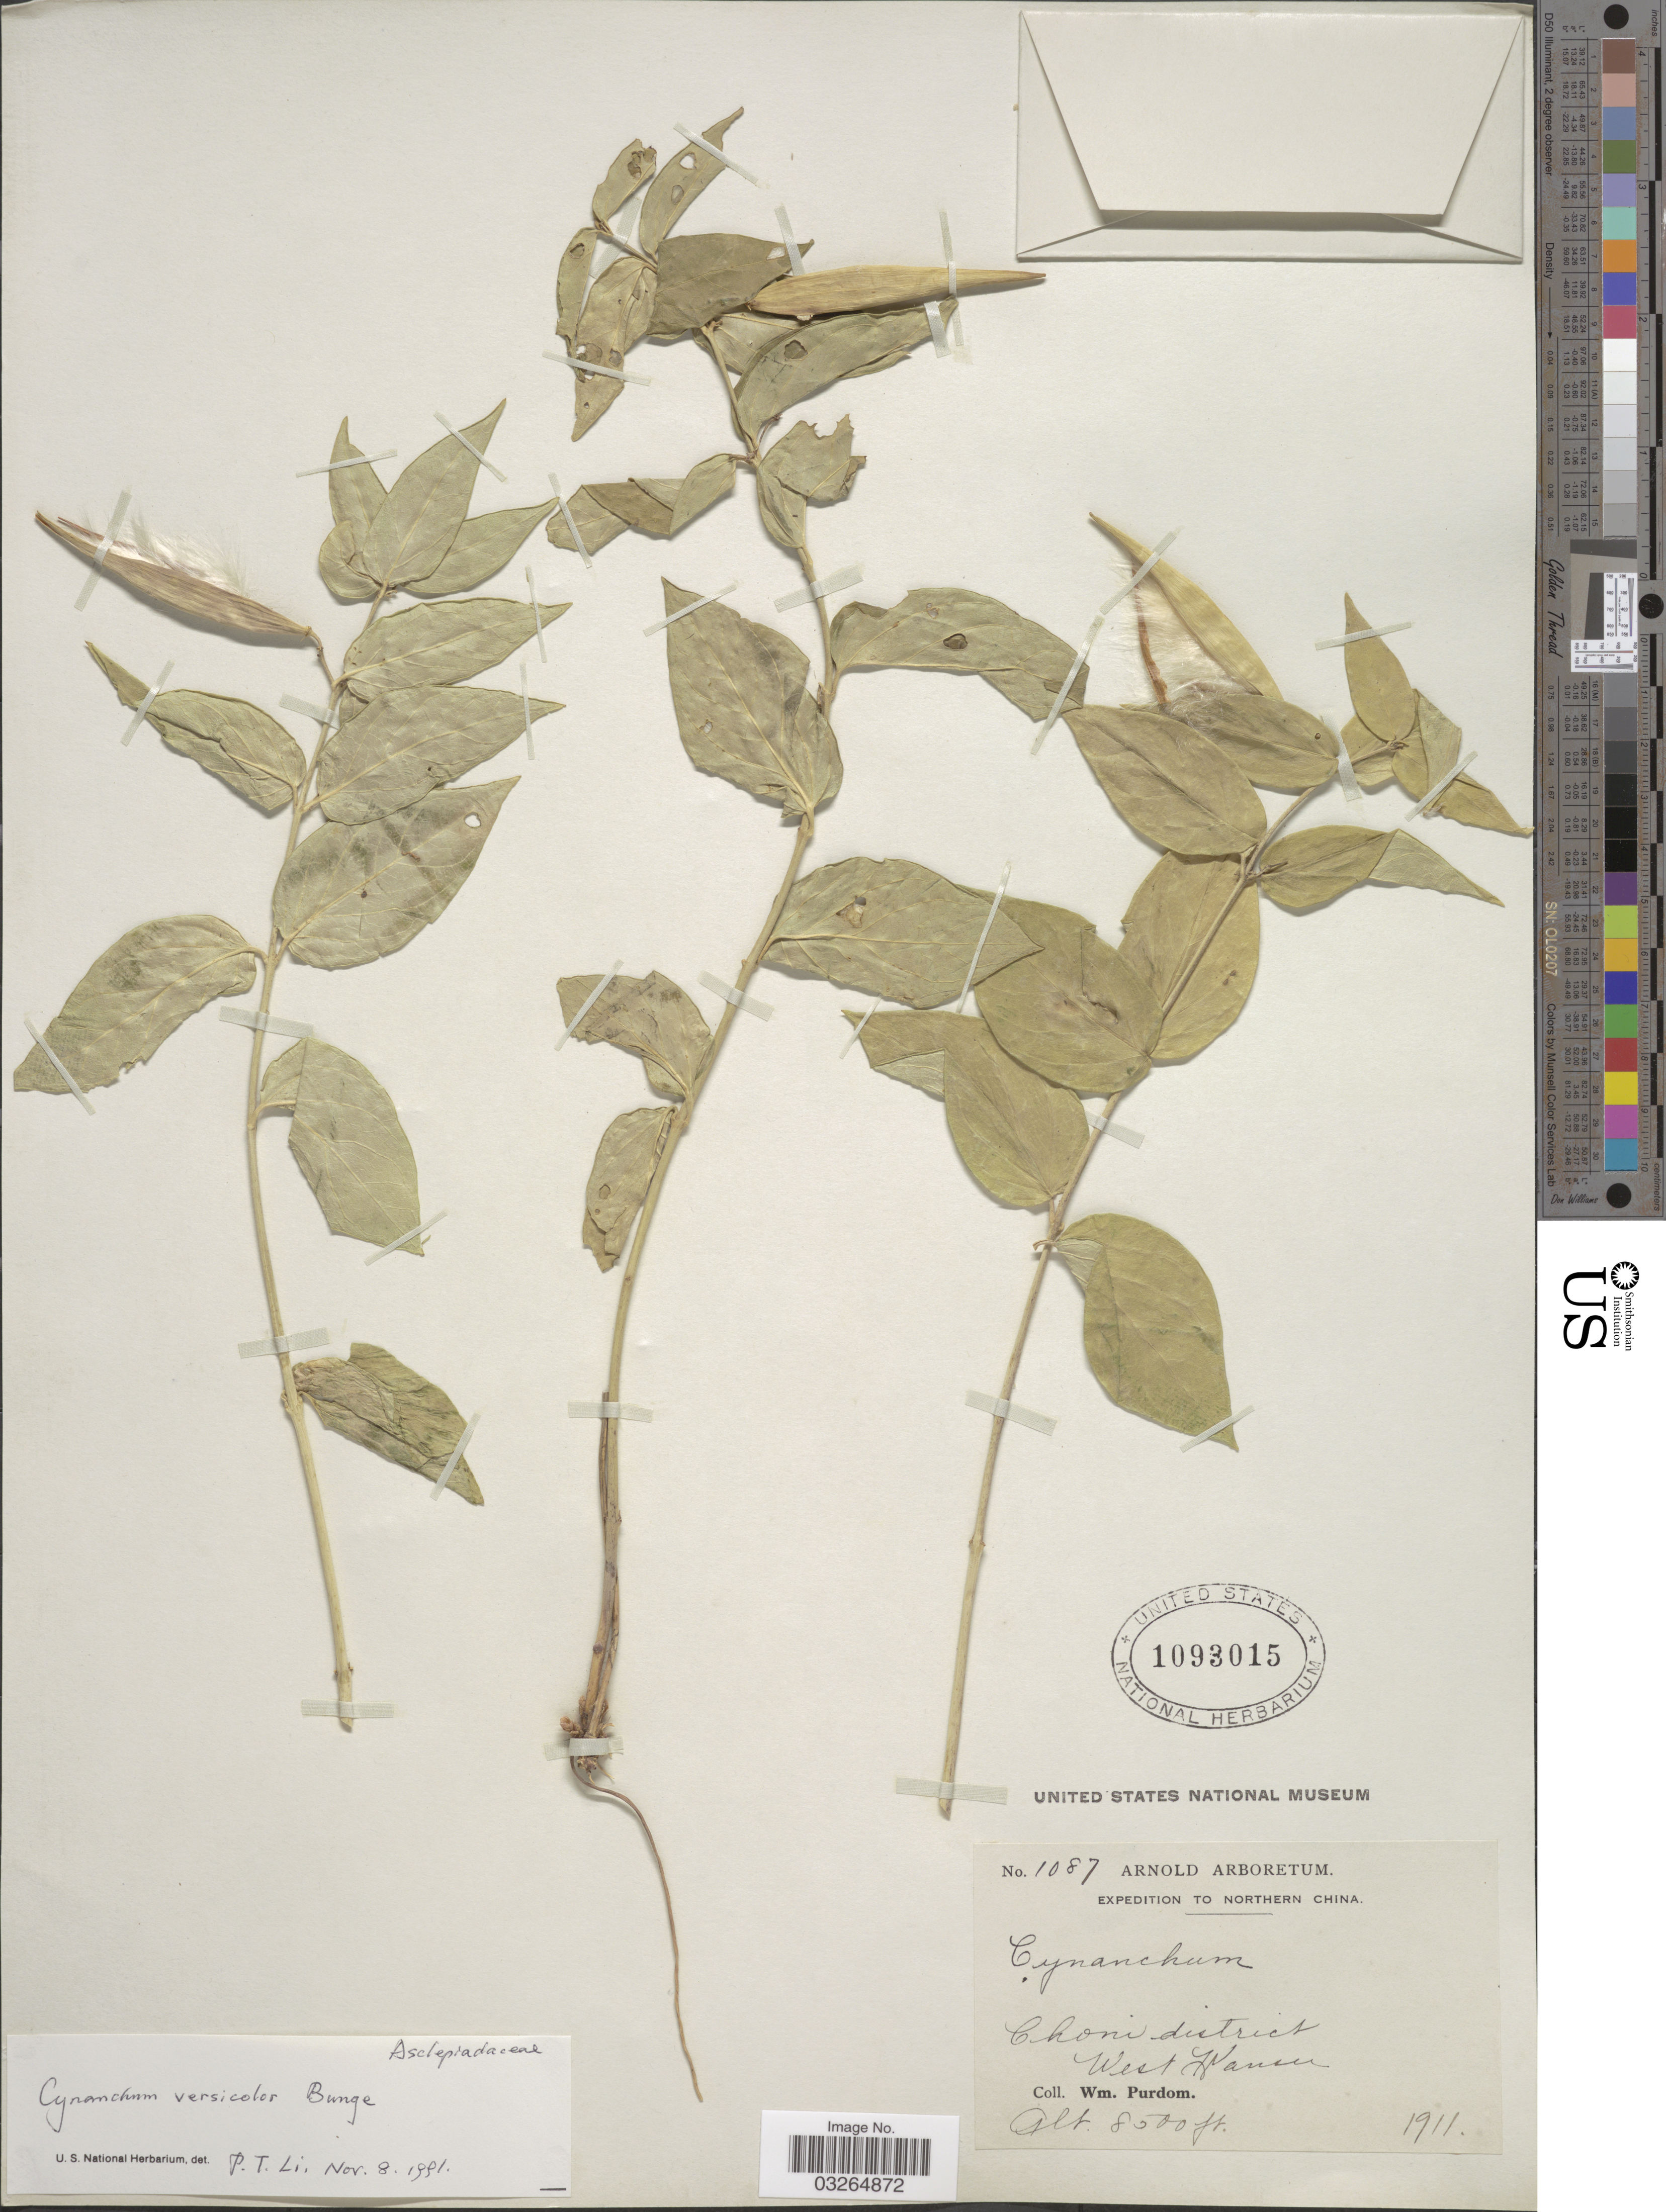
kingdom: Plantae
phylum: Tracheophyta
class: Magnoliopsida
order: Gentianales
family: Apocynaceae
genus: Cynanchum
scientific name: Cynanchum versicolor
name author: Bunge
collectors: W. Purdom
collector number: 1087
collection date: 1911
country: China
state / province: Gansu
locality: Northern China, Choni district West Kansu.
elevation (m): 2591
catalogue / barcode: US 1093015